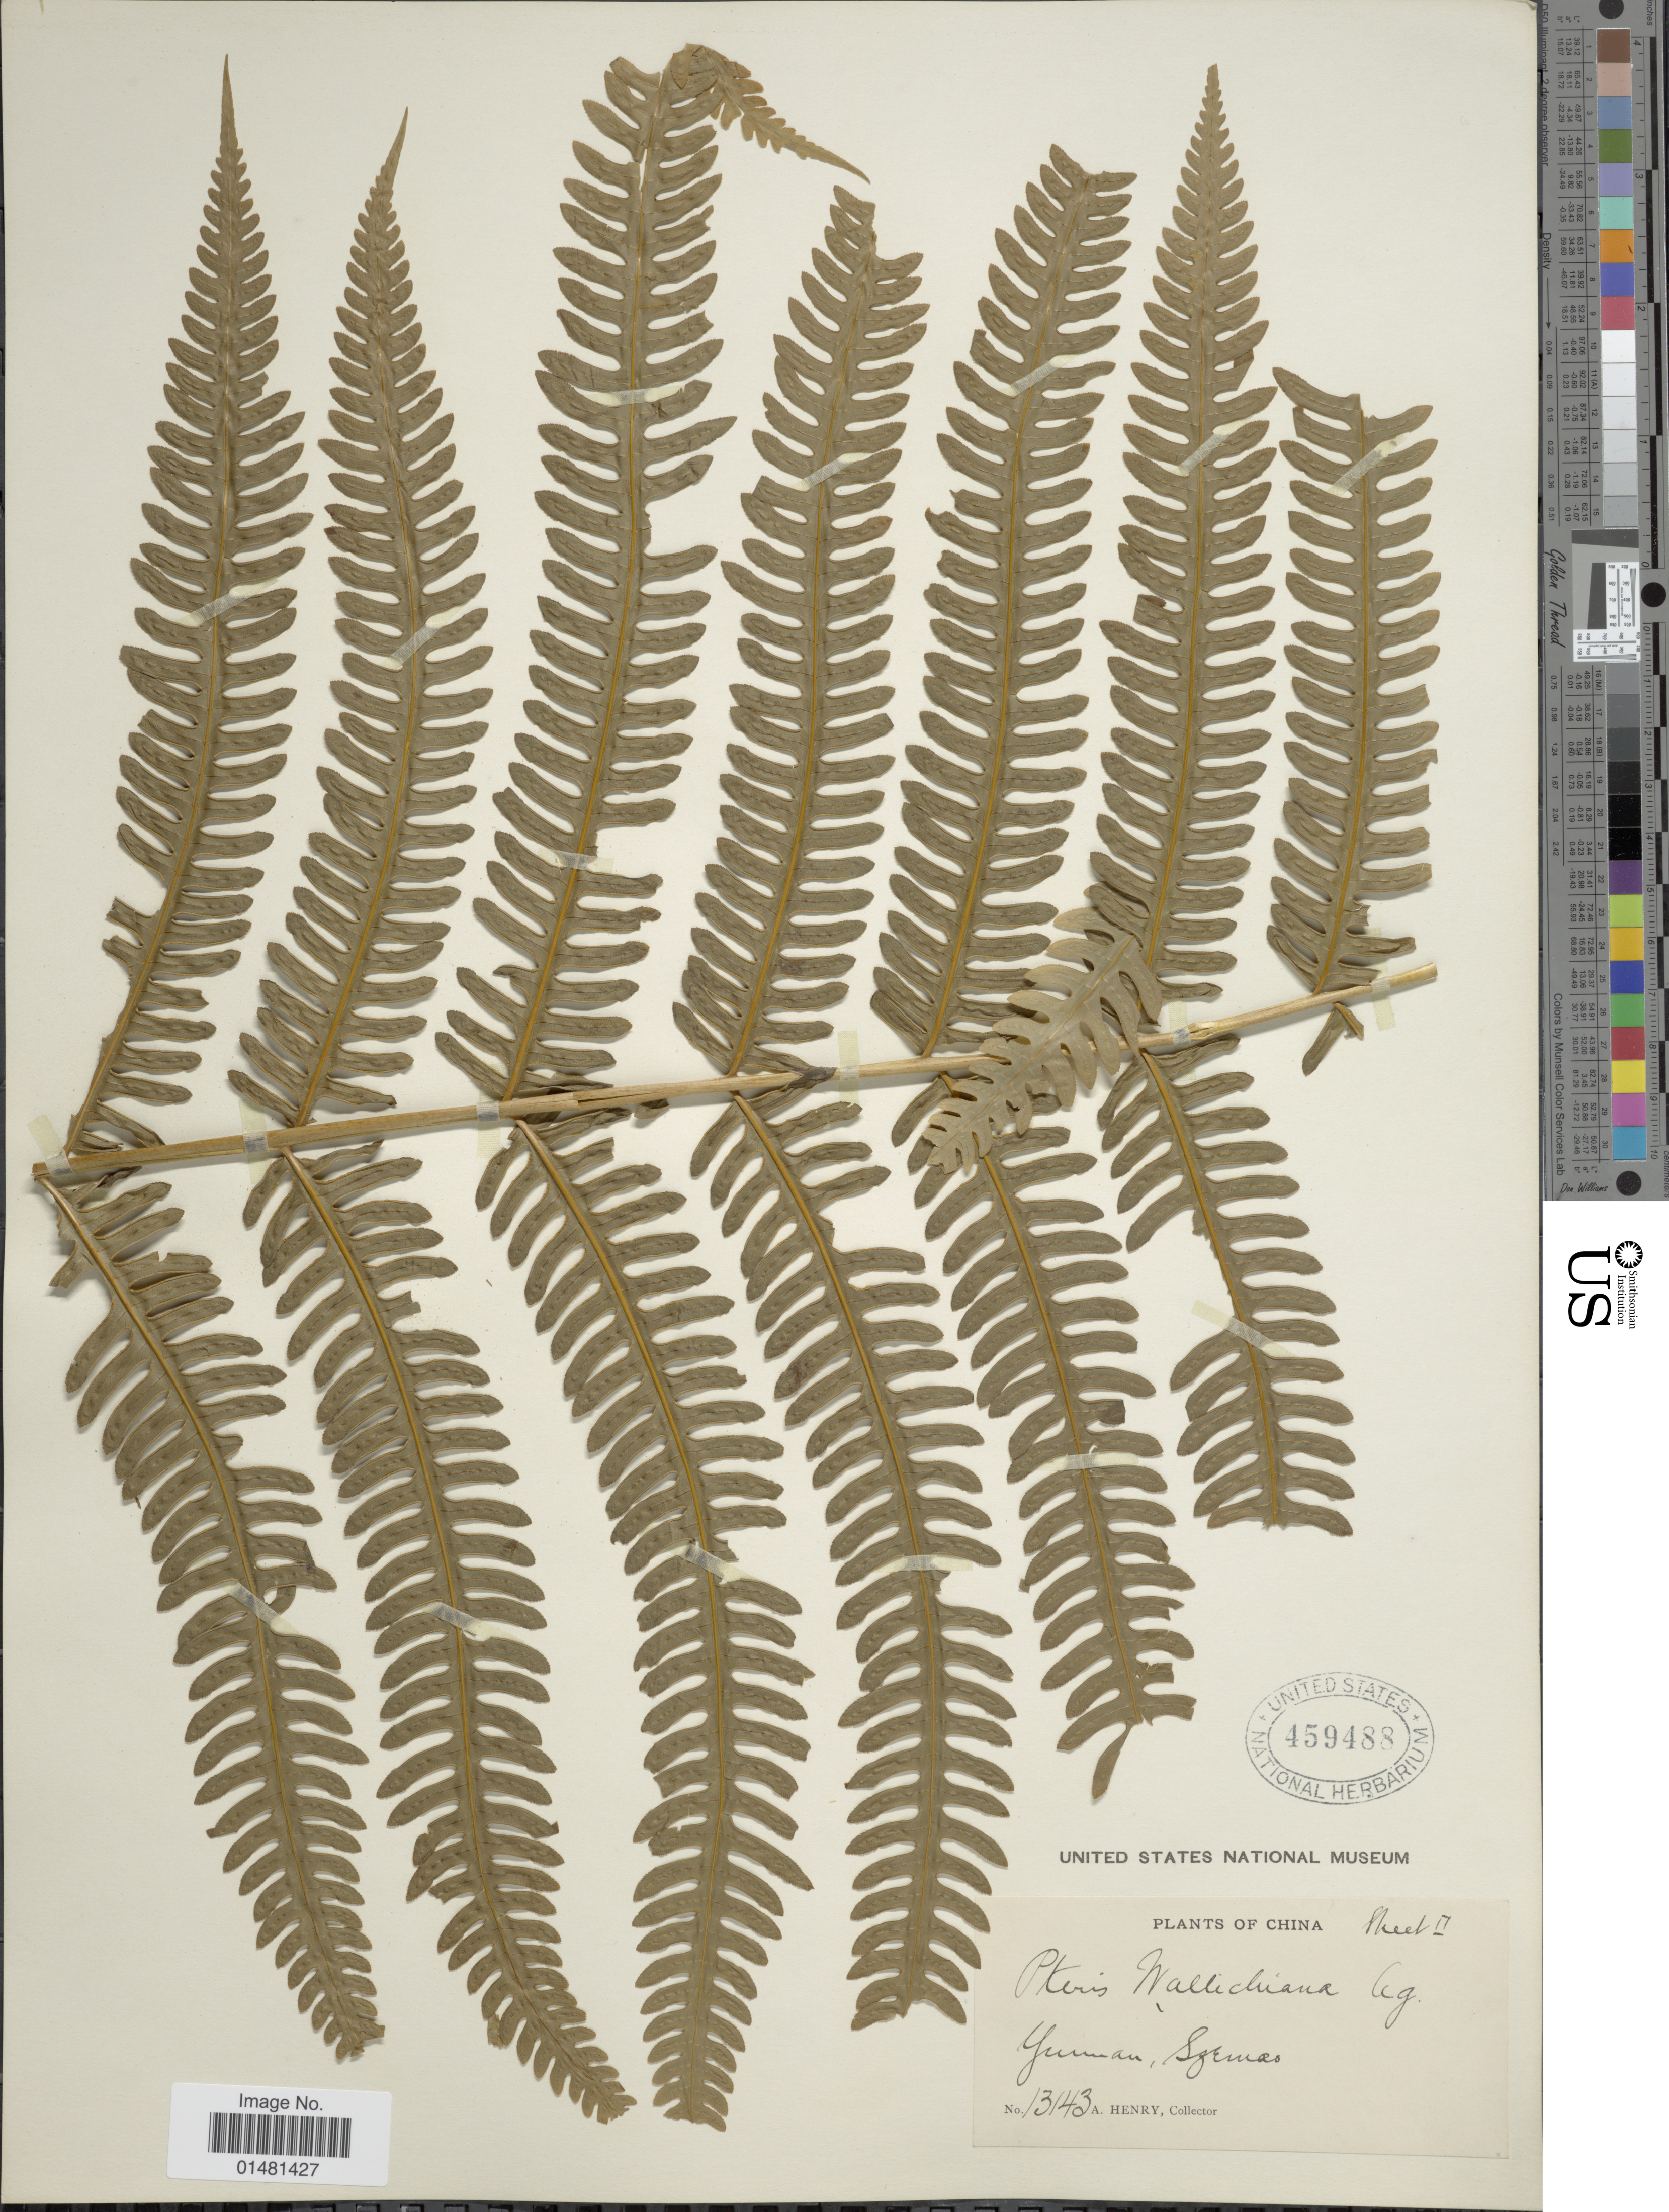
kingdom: Plantae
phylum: Tracheophyta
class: Polypodiopsida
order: Polypodiales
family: Pteridaceae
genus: Pteris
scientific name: Pteris wallichiana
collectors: A. Henry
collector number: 13143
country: China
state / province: Yunnan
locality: Szemao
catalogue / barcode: US 459488